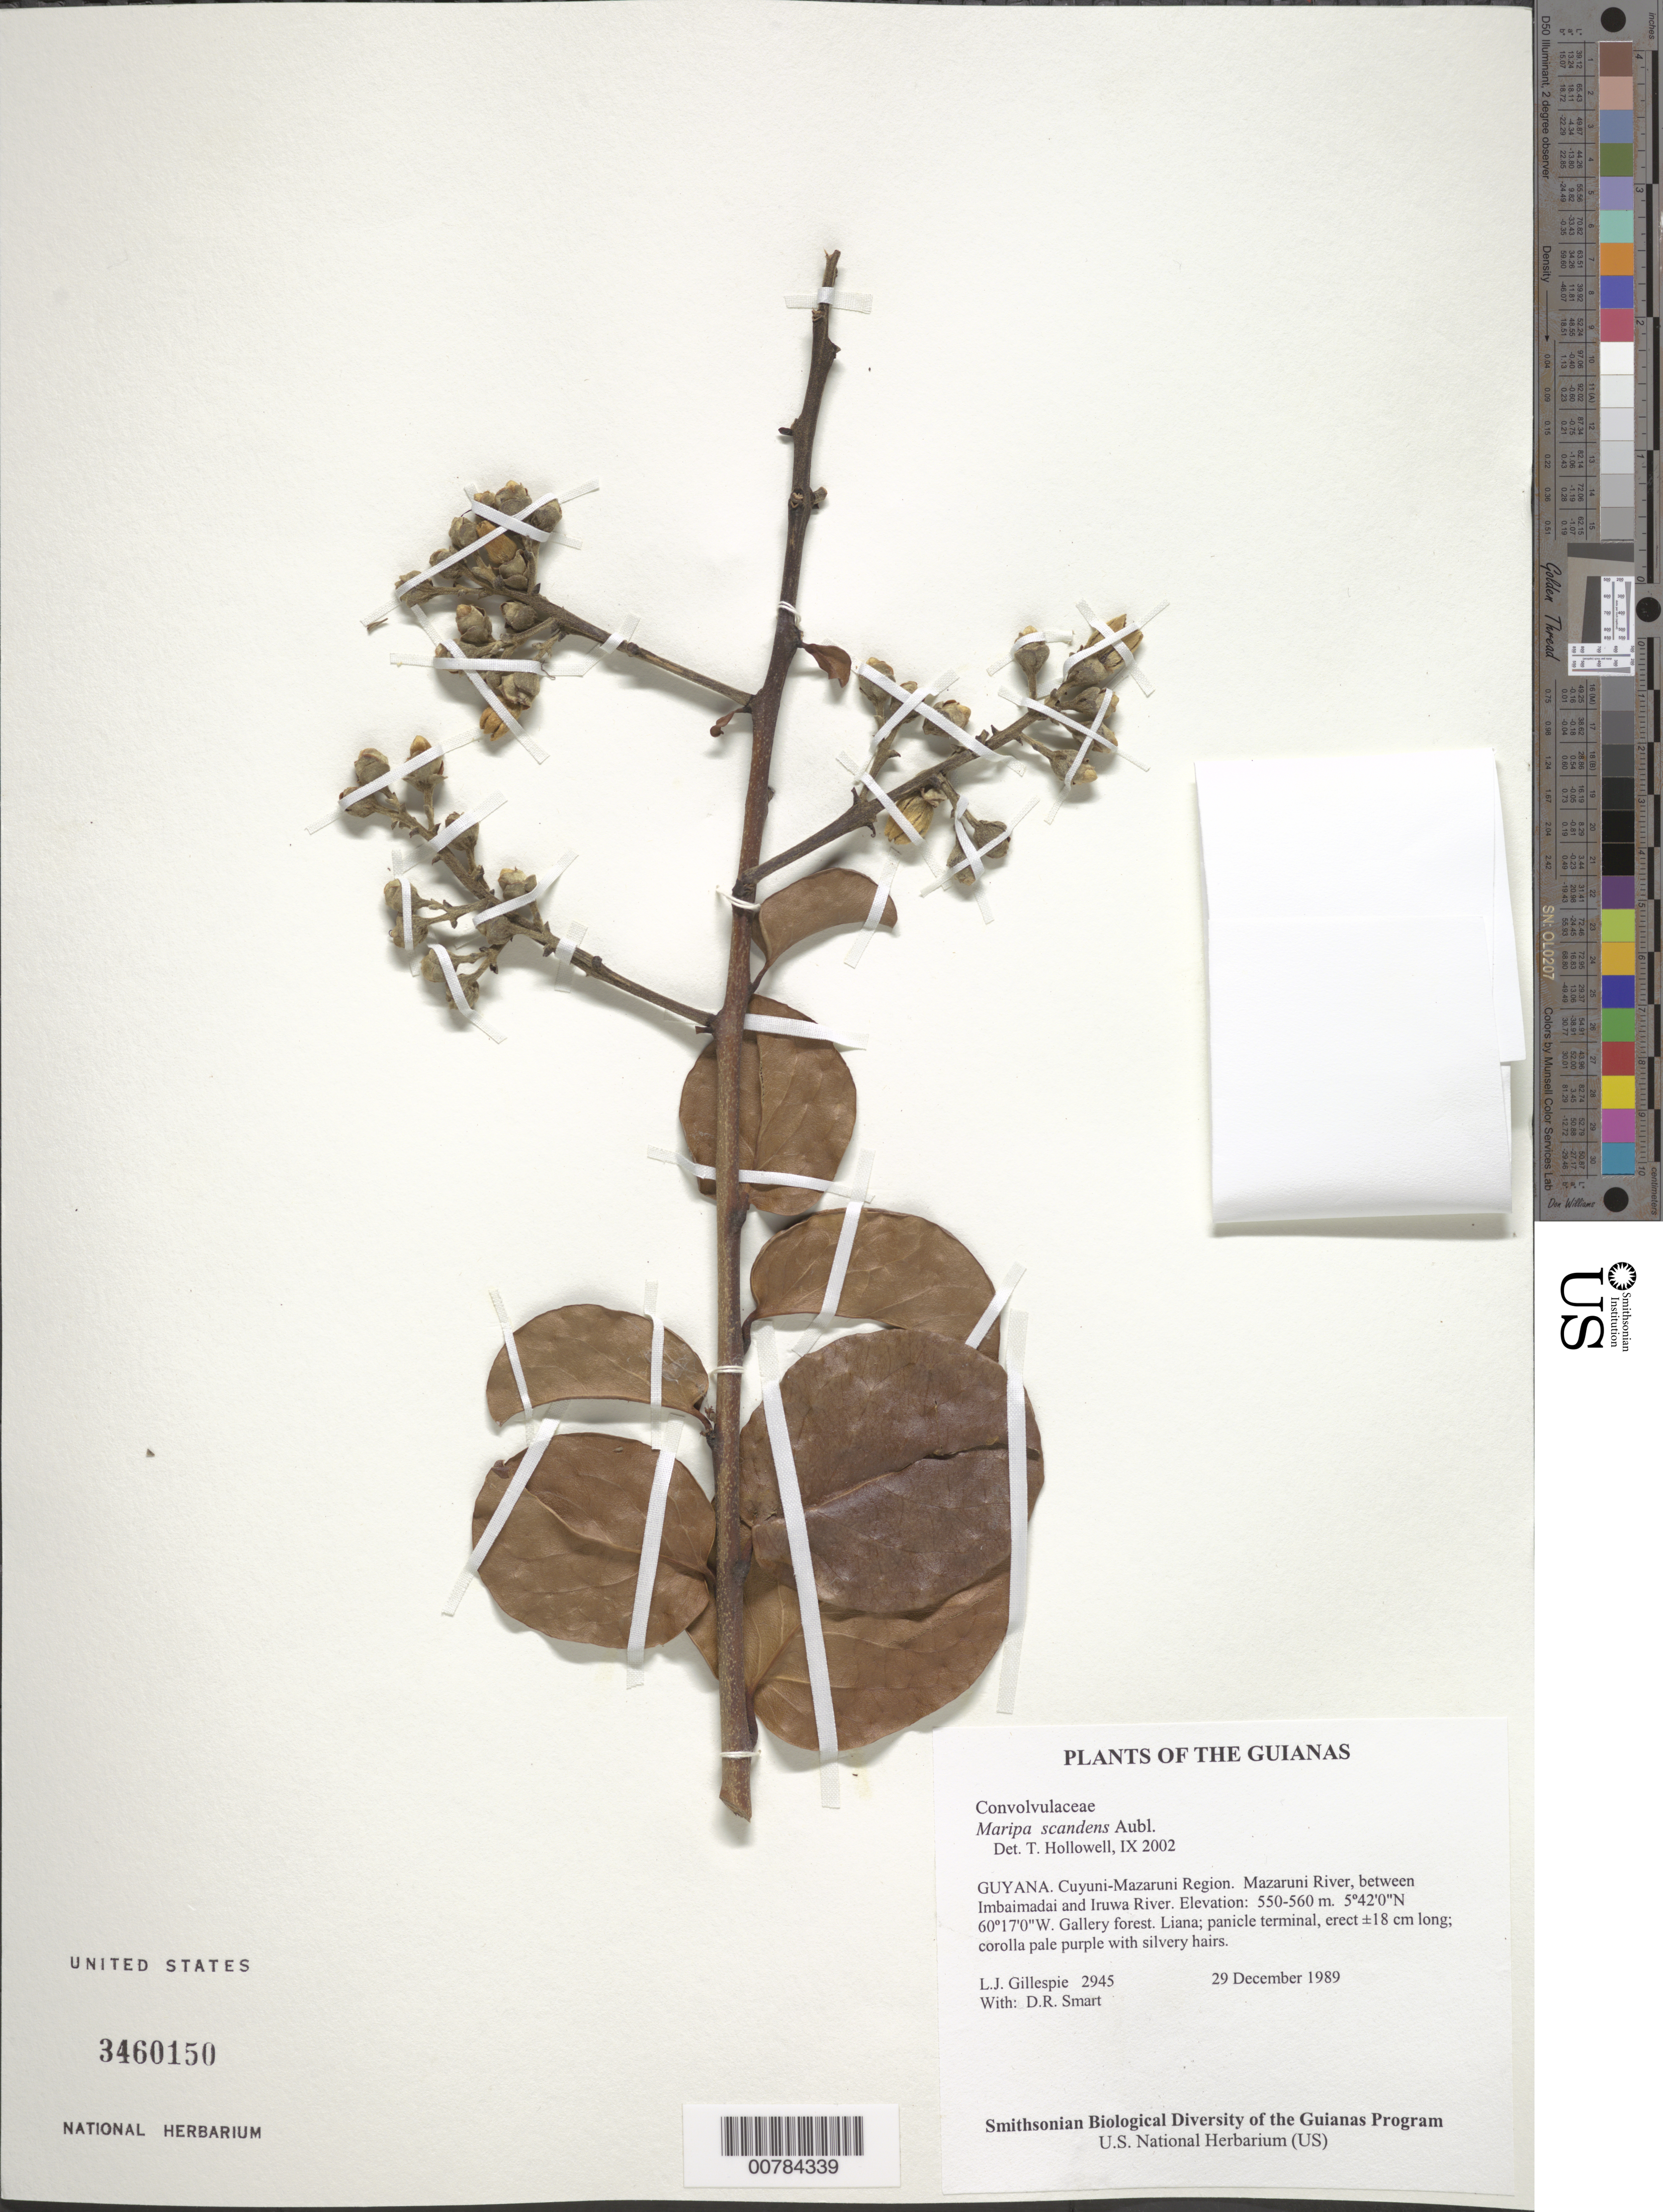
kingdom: Plantae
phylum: Tracheophyta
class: Magnoliopsida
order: Solanales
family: Convolvulaceae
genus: Maripa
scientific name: Maripa scandens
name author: Aubl.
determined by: Hollowell, T. H., (BOT), Smithsonian Institution - National Museum of Natural History (UNITED STATES)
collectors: L. J. Gillespie & D. R. Smart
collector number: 2945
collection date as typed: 29 December 1989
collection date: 1989-12-29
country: Guyana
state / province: Cuyuni-Mazaruni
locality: Mazaruni River, between Imbaimadai and Iruwa River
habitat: Gallery forest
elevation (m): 550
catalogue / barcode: US 3460150